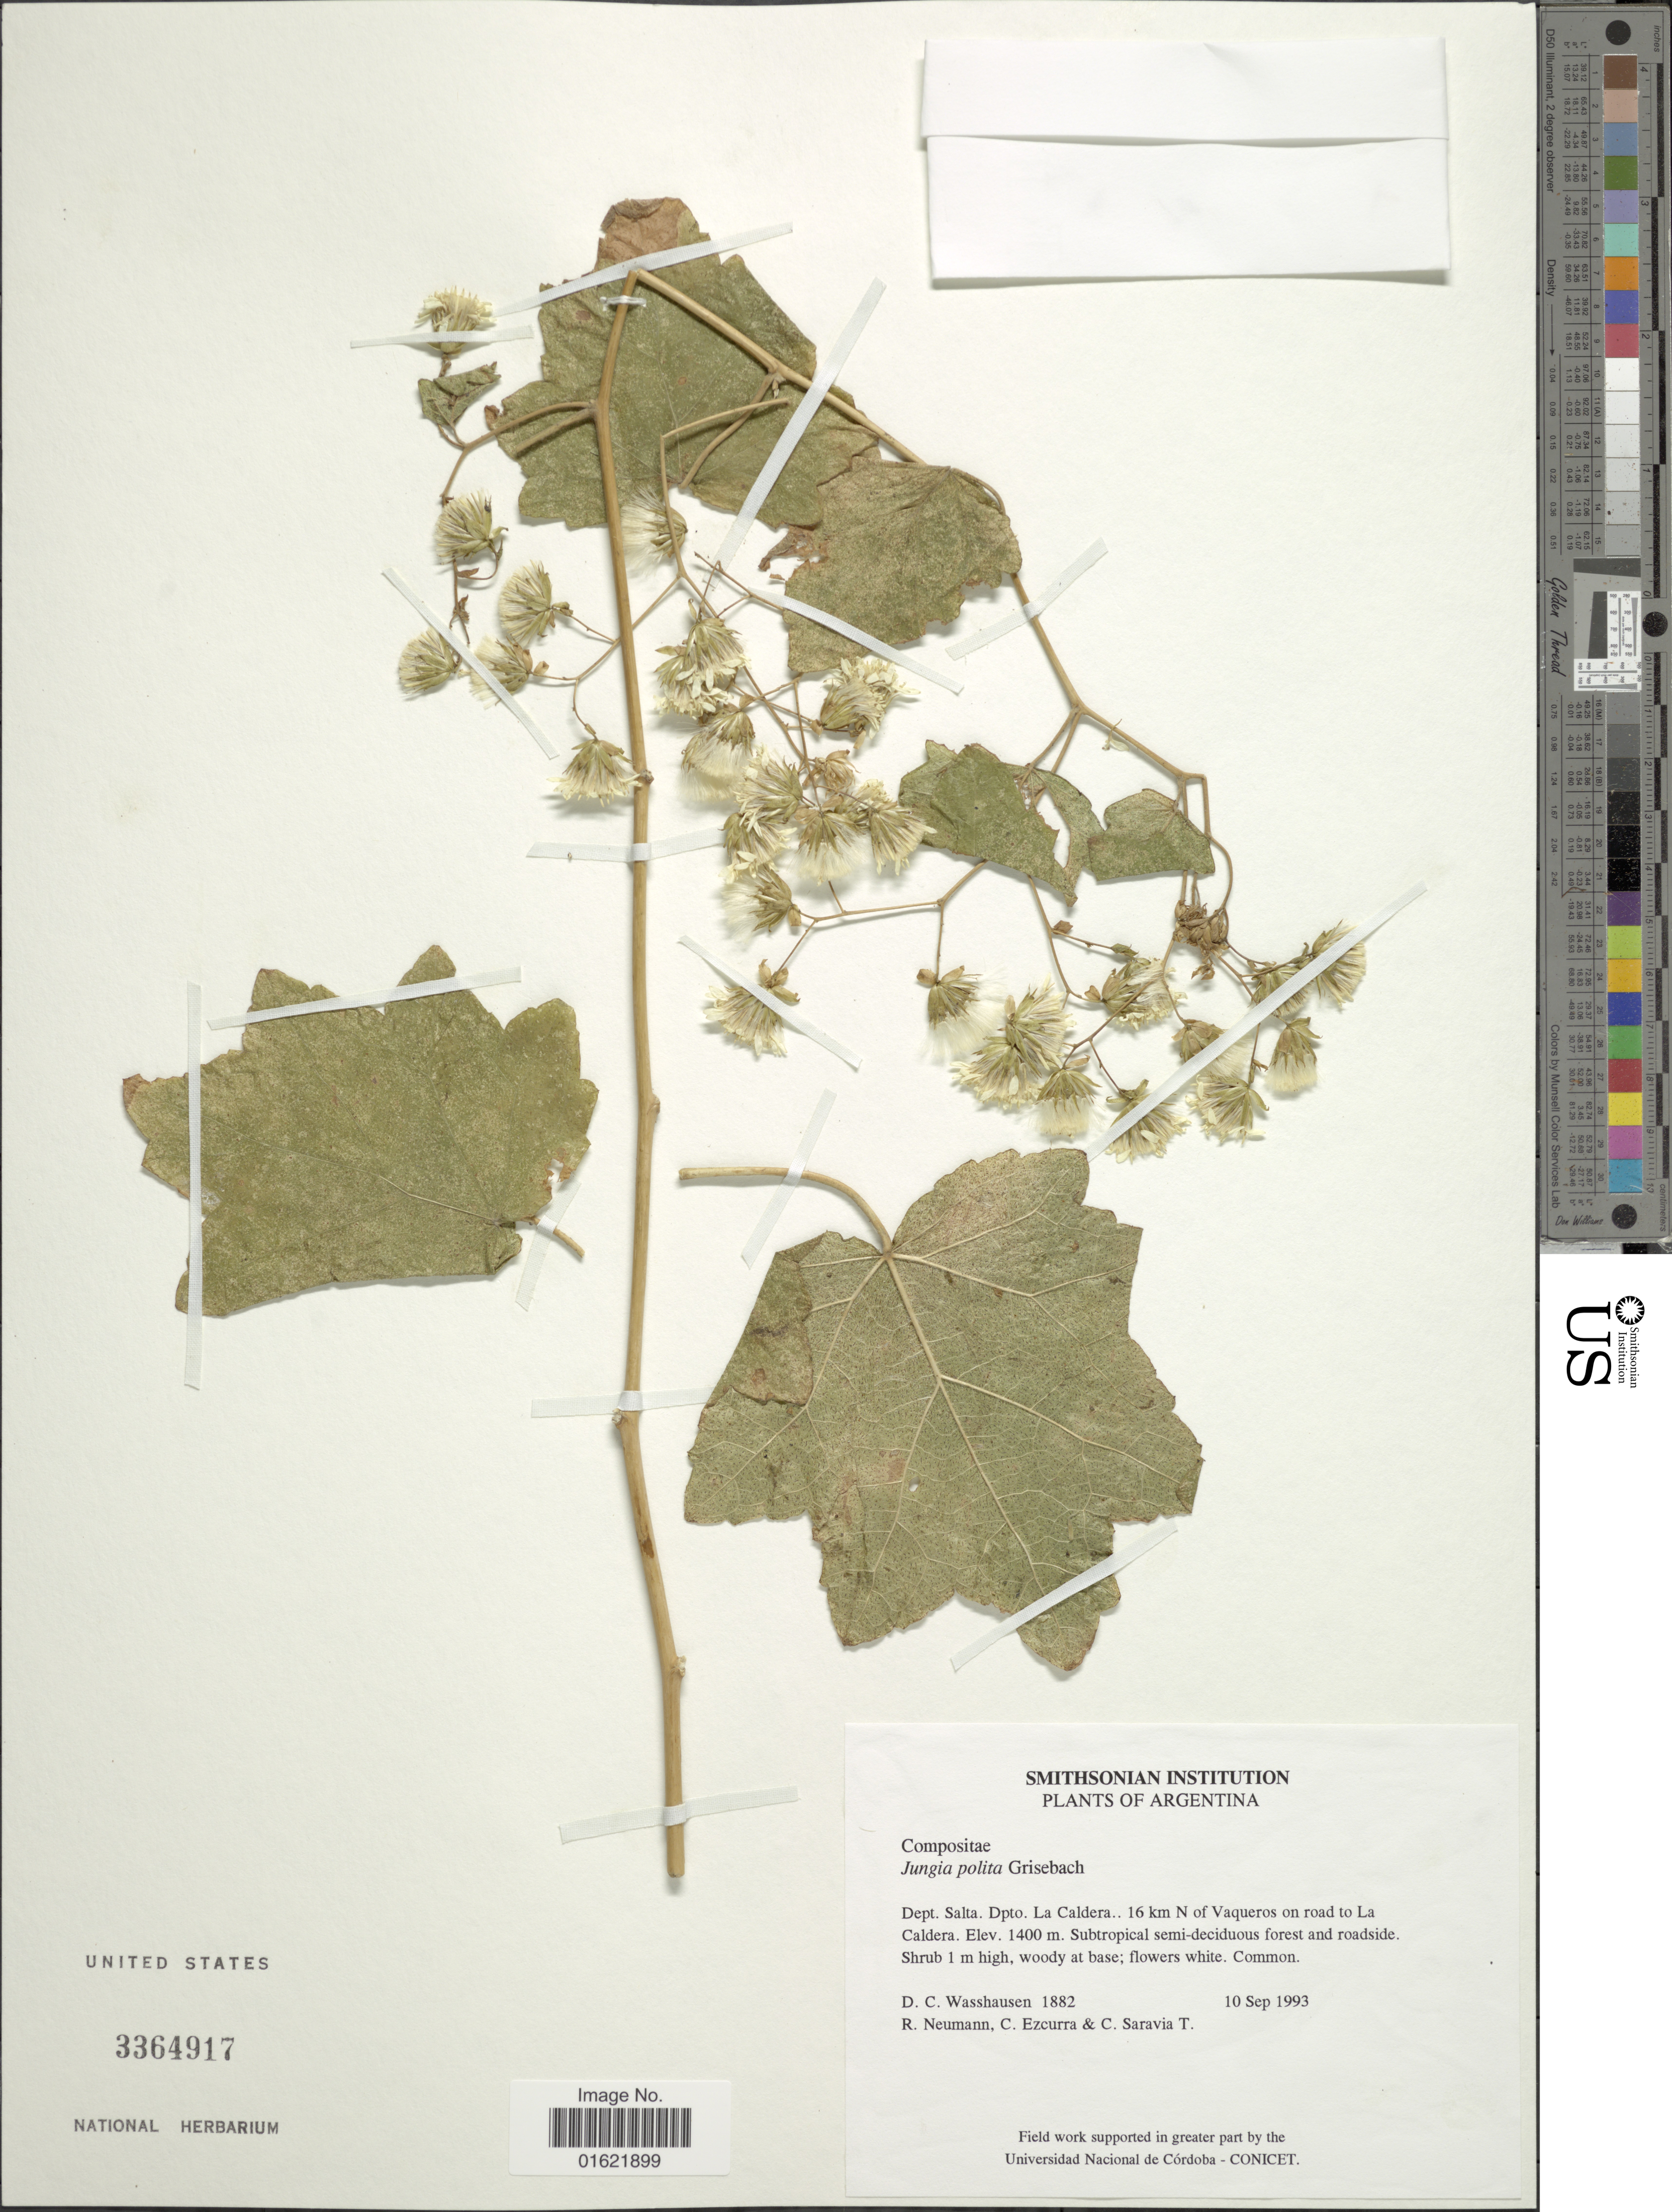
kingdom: Plantae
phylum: Tracheophyta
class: Magnoliopsida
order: Asterales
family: Asteraceae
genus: Jungia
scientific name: Jungia polita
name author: Griseb.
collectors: D. C. Wasshausen, R. Neumann, C. Ezcurra & C. Saravia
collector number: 1882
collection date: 1993-09-10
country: Argentina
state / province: Salta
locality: Dpto. La Salta. 15 km N of Vaqueros on road to la Caldera.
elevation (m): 1400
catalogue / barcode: US 3364917